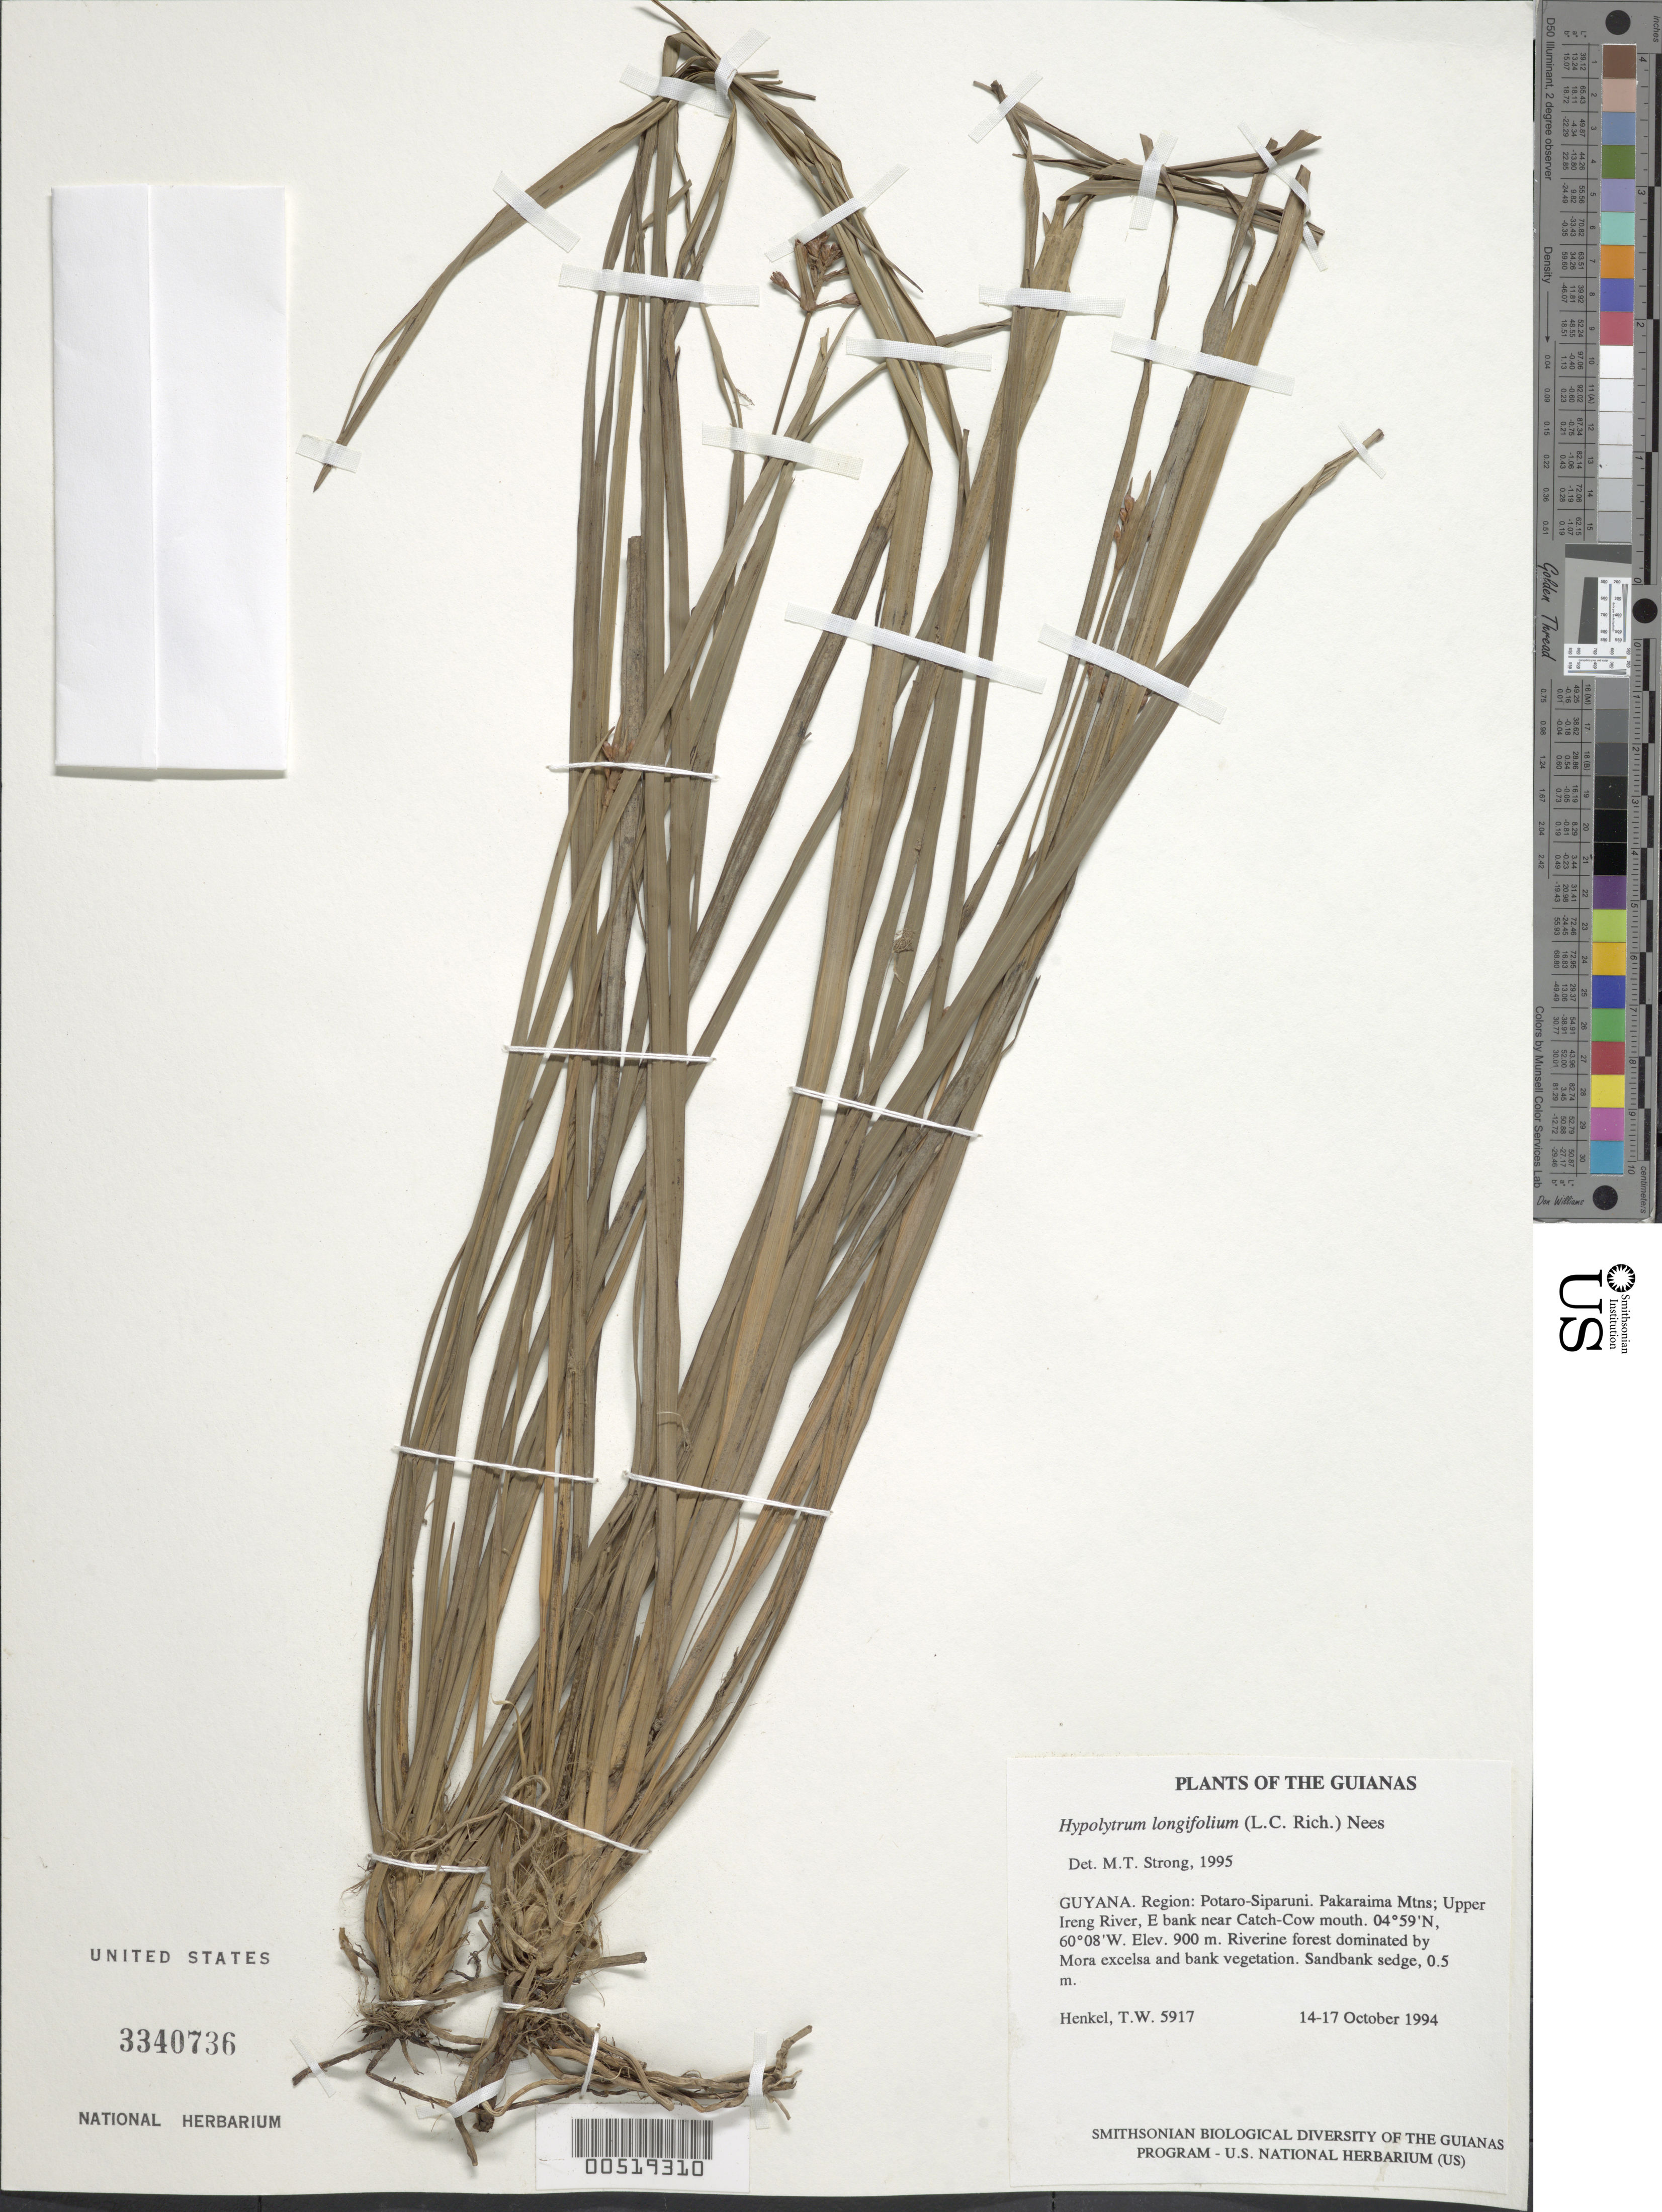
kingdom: Plantae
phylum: Tracheophyta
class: Liliopsida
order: Poales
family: Cyperaceae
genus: Hypolytrum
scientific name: Hypolytrum longifolium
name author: (Rich.) Nees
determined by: Strong, M. T., (US), Smithsonian Institution - National Museum of Natural History (UNITED STATES)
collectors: T. Henkel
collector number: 5917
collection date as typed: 14-17 October 1994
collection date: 1994-10-14/1994-10-17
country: Guyana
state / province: Potaro-Siparuni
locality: Pakaraima Mtns; Upper Ireng River, E bank near Catch-Cow mouth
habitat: Riverine forest dominated by Mora excelsa and bank vegetation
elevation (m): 900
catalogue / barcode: US 3340736